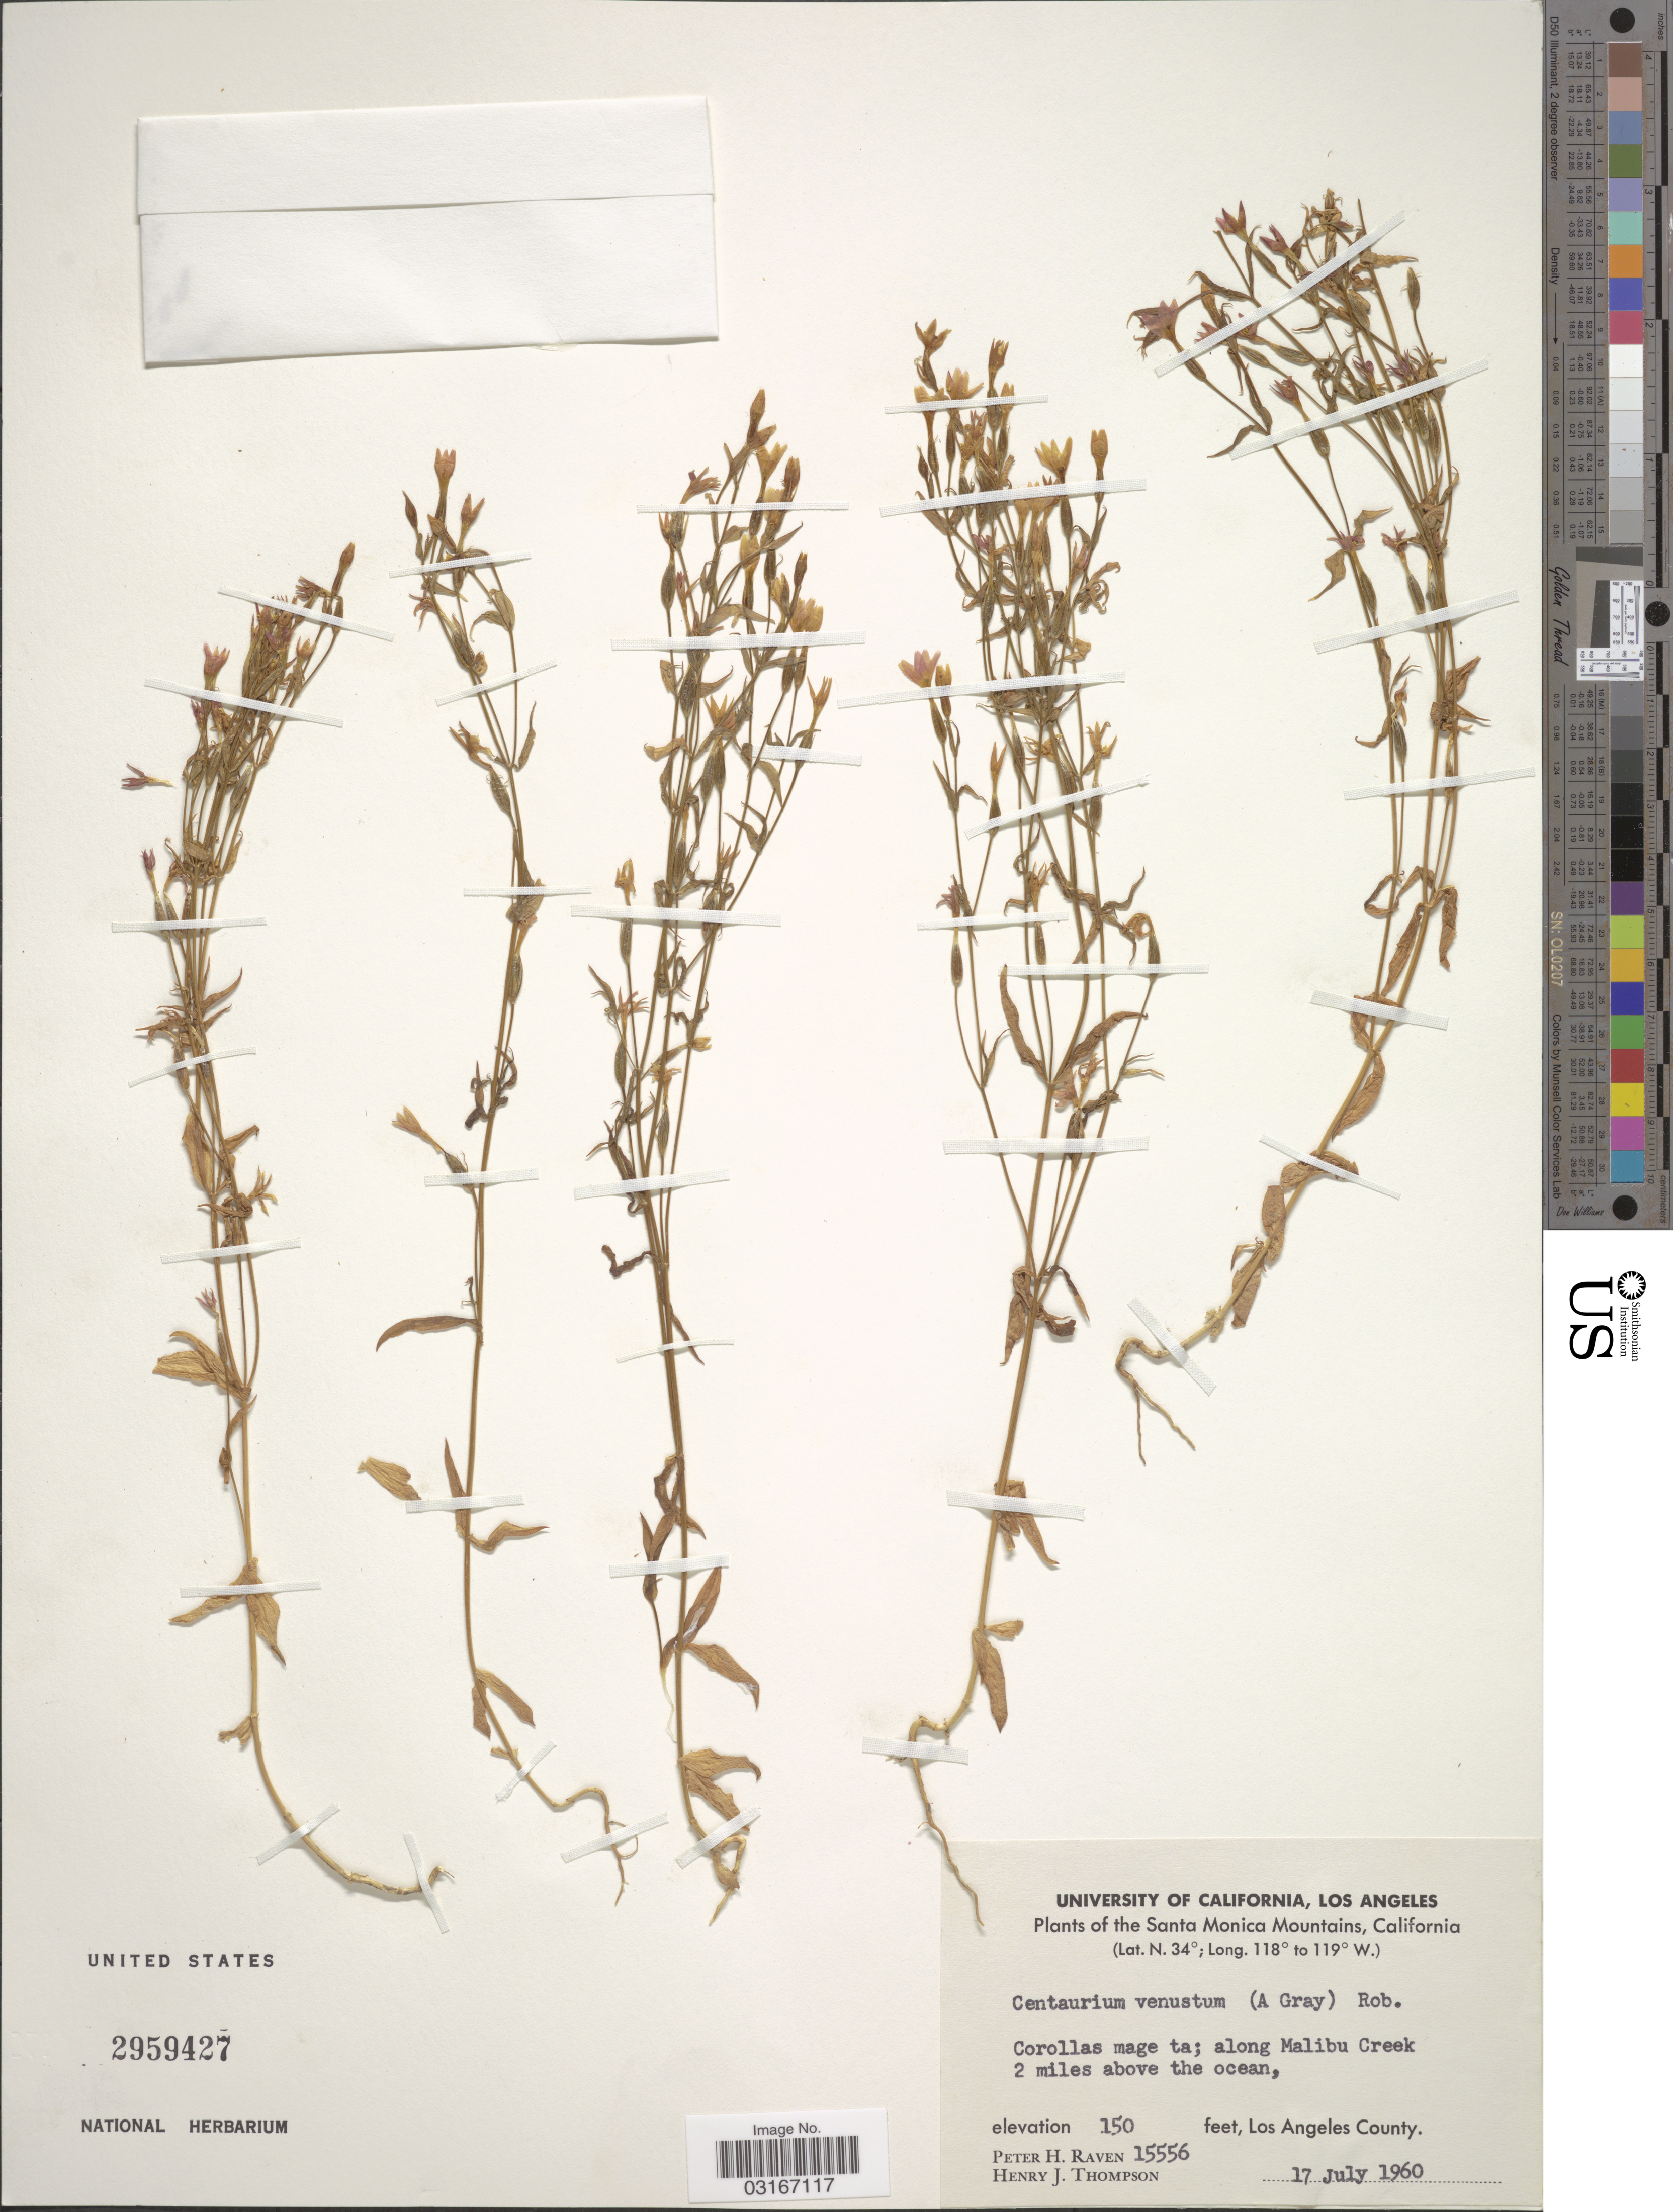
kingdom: Plantae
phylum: Tracheophyta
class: Magnoliopsida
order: Gentianales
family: Gentianaceae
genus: Centaurium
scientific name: Centaurium venustum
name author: (A. Gray) B.L. Rob.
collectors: P. Raven & H. J. Thompson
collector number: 15556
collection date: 1960-07-17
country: United States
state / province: California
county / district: Los Angeles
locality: Santa Monica Mountains. Along Malibu Creek 2 miles above the ocean, Los Angeles County.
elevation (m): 46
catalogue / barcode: US 2959427